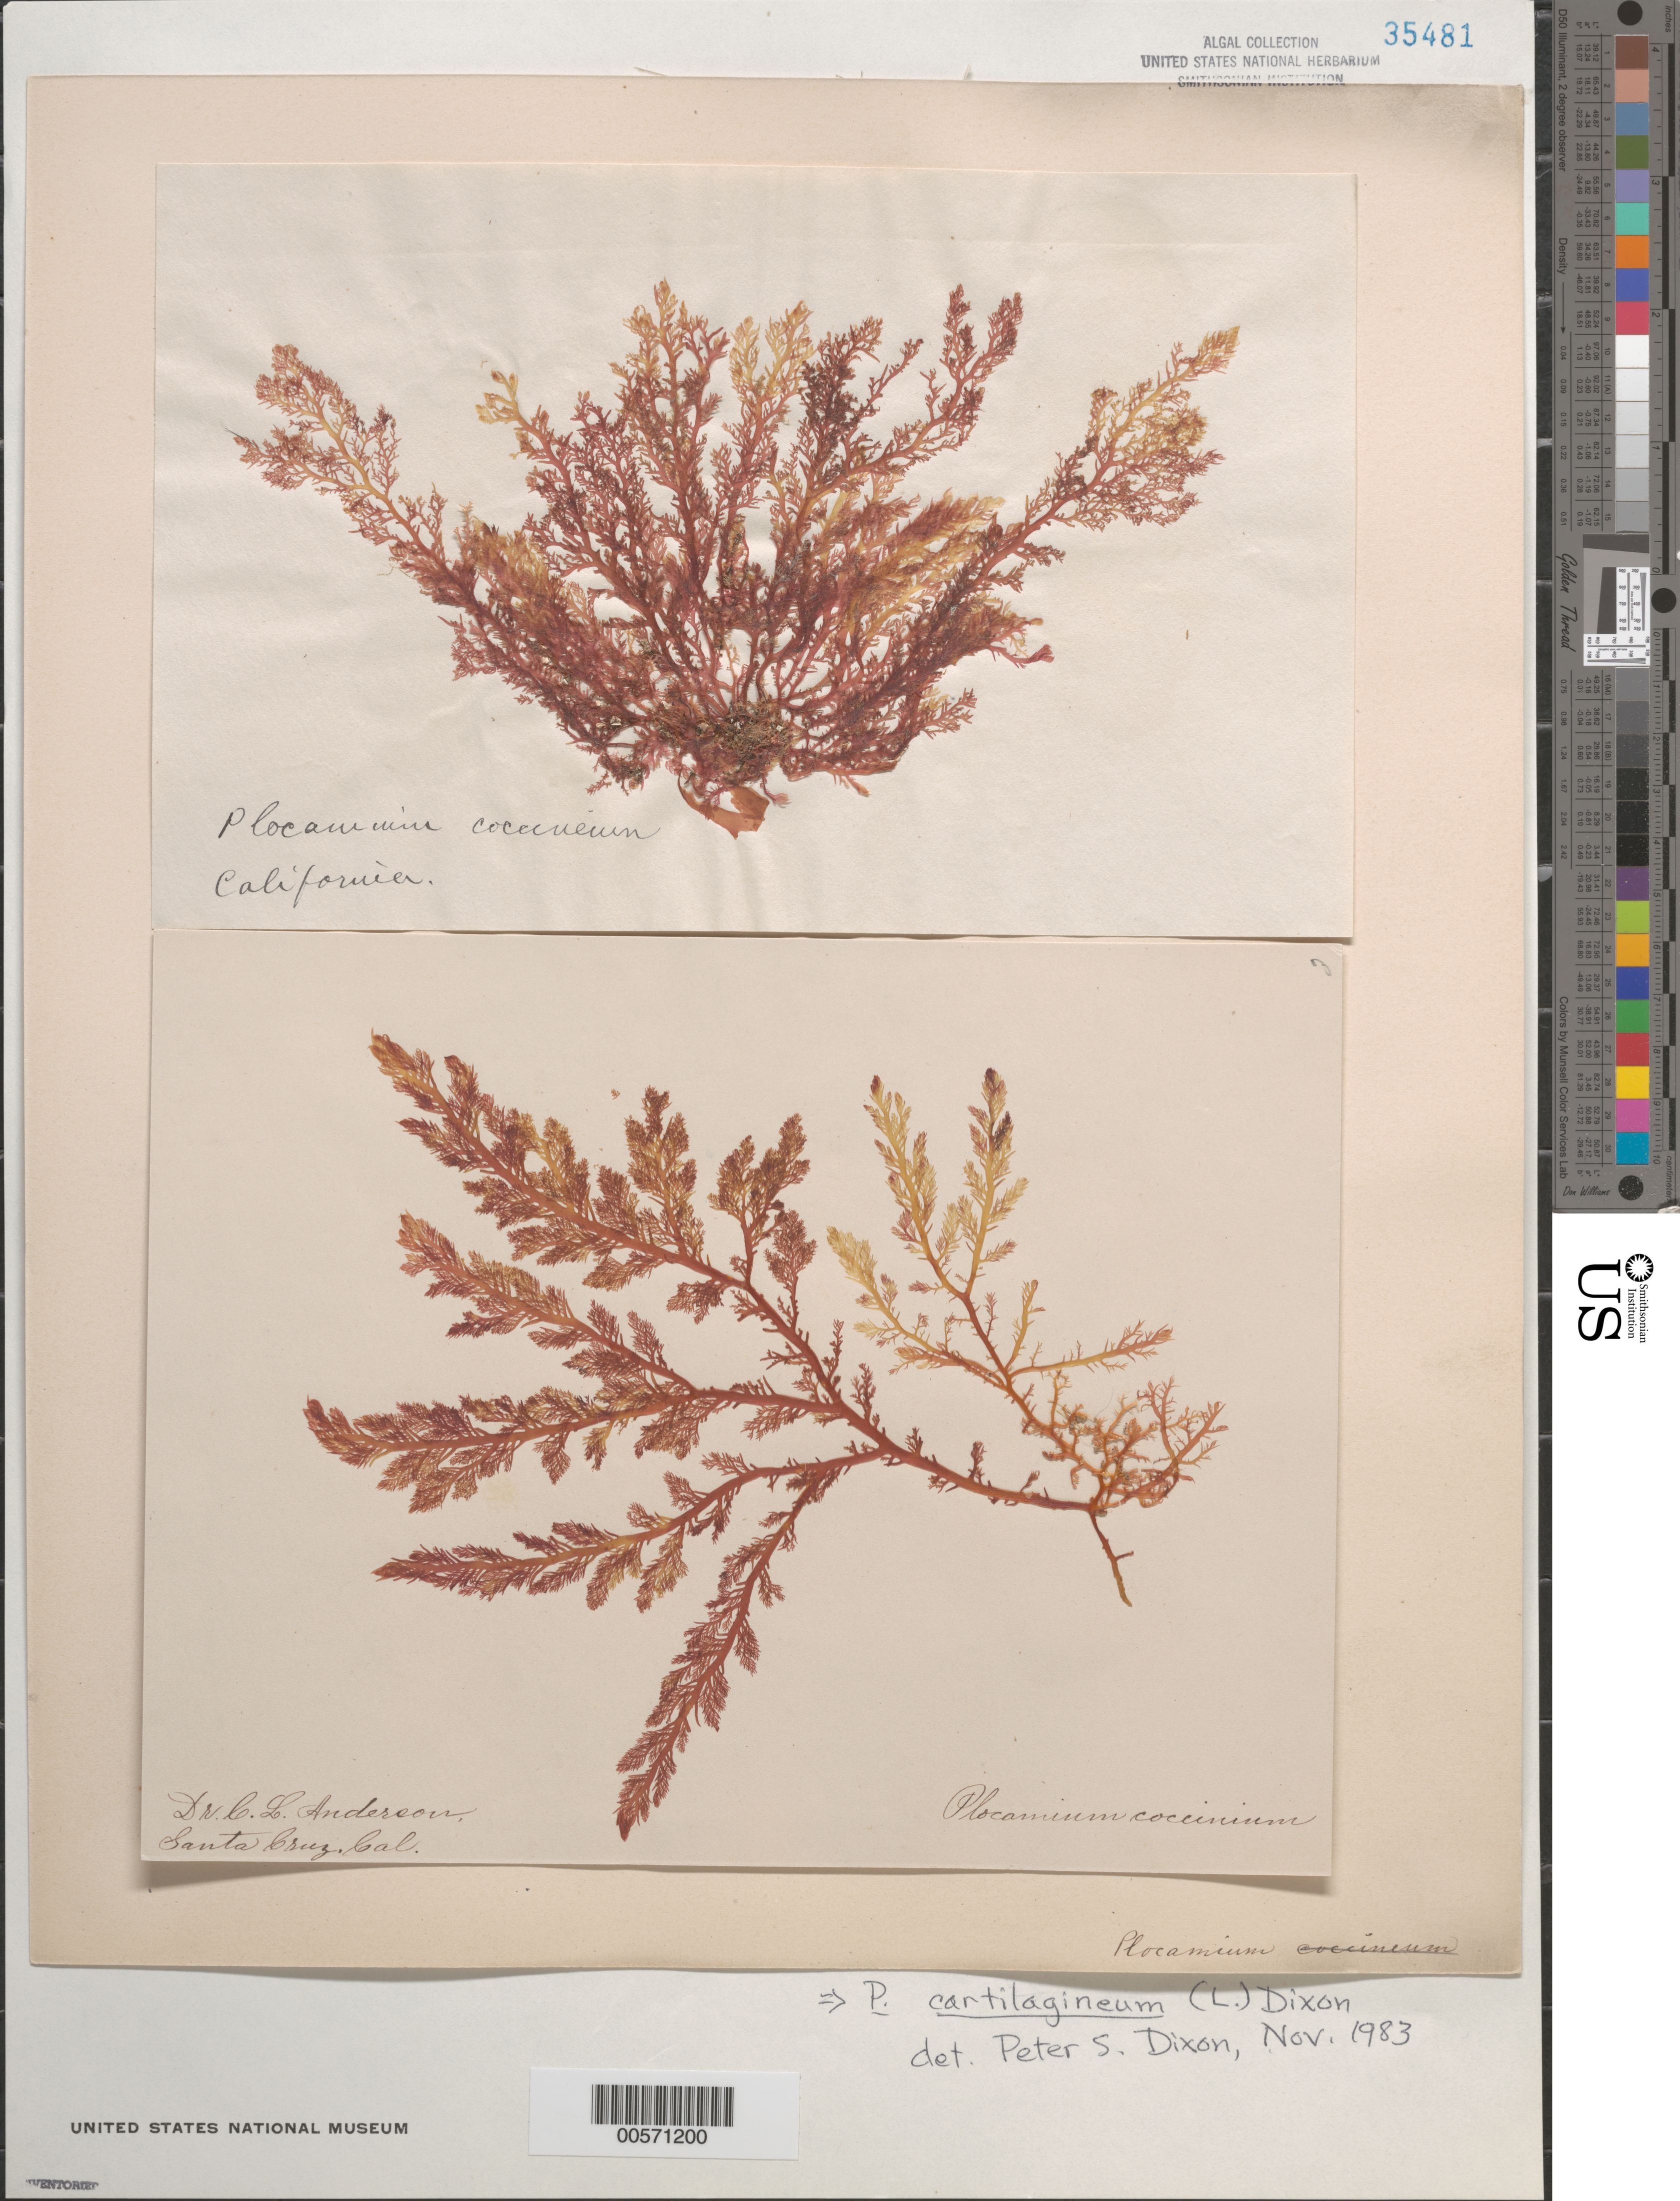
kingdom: Plantae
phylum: Rhodophyta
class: Florideophyceae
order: Plocamiales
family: Plocamiaceae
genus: Plocamium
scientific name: Plocamium cartilagineum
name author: (L.) P.S. Dixon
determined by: Dixon, P. S.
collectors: C. L. Anderson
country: United States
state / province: California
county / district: Santa Cruz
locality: Santa Cruz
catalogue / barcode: US 35481